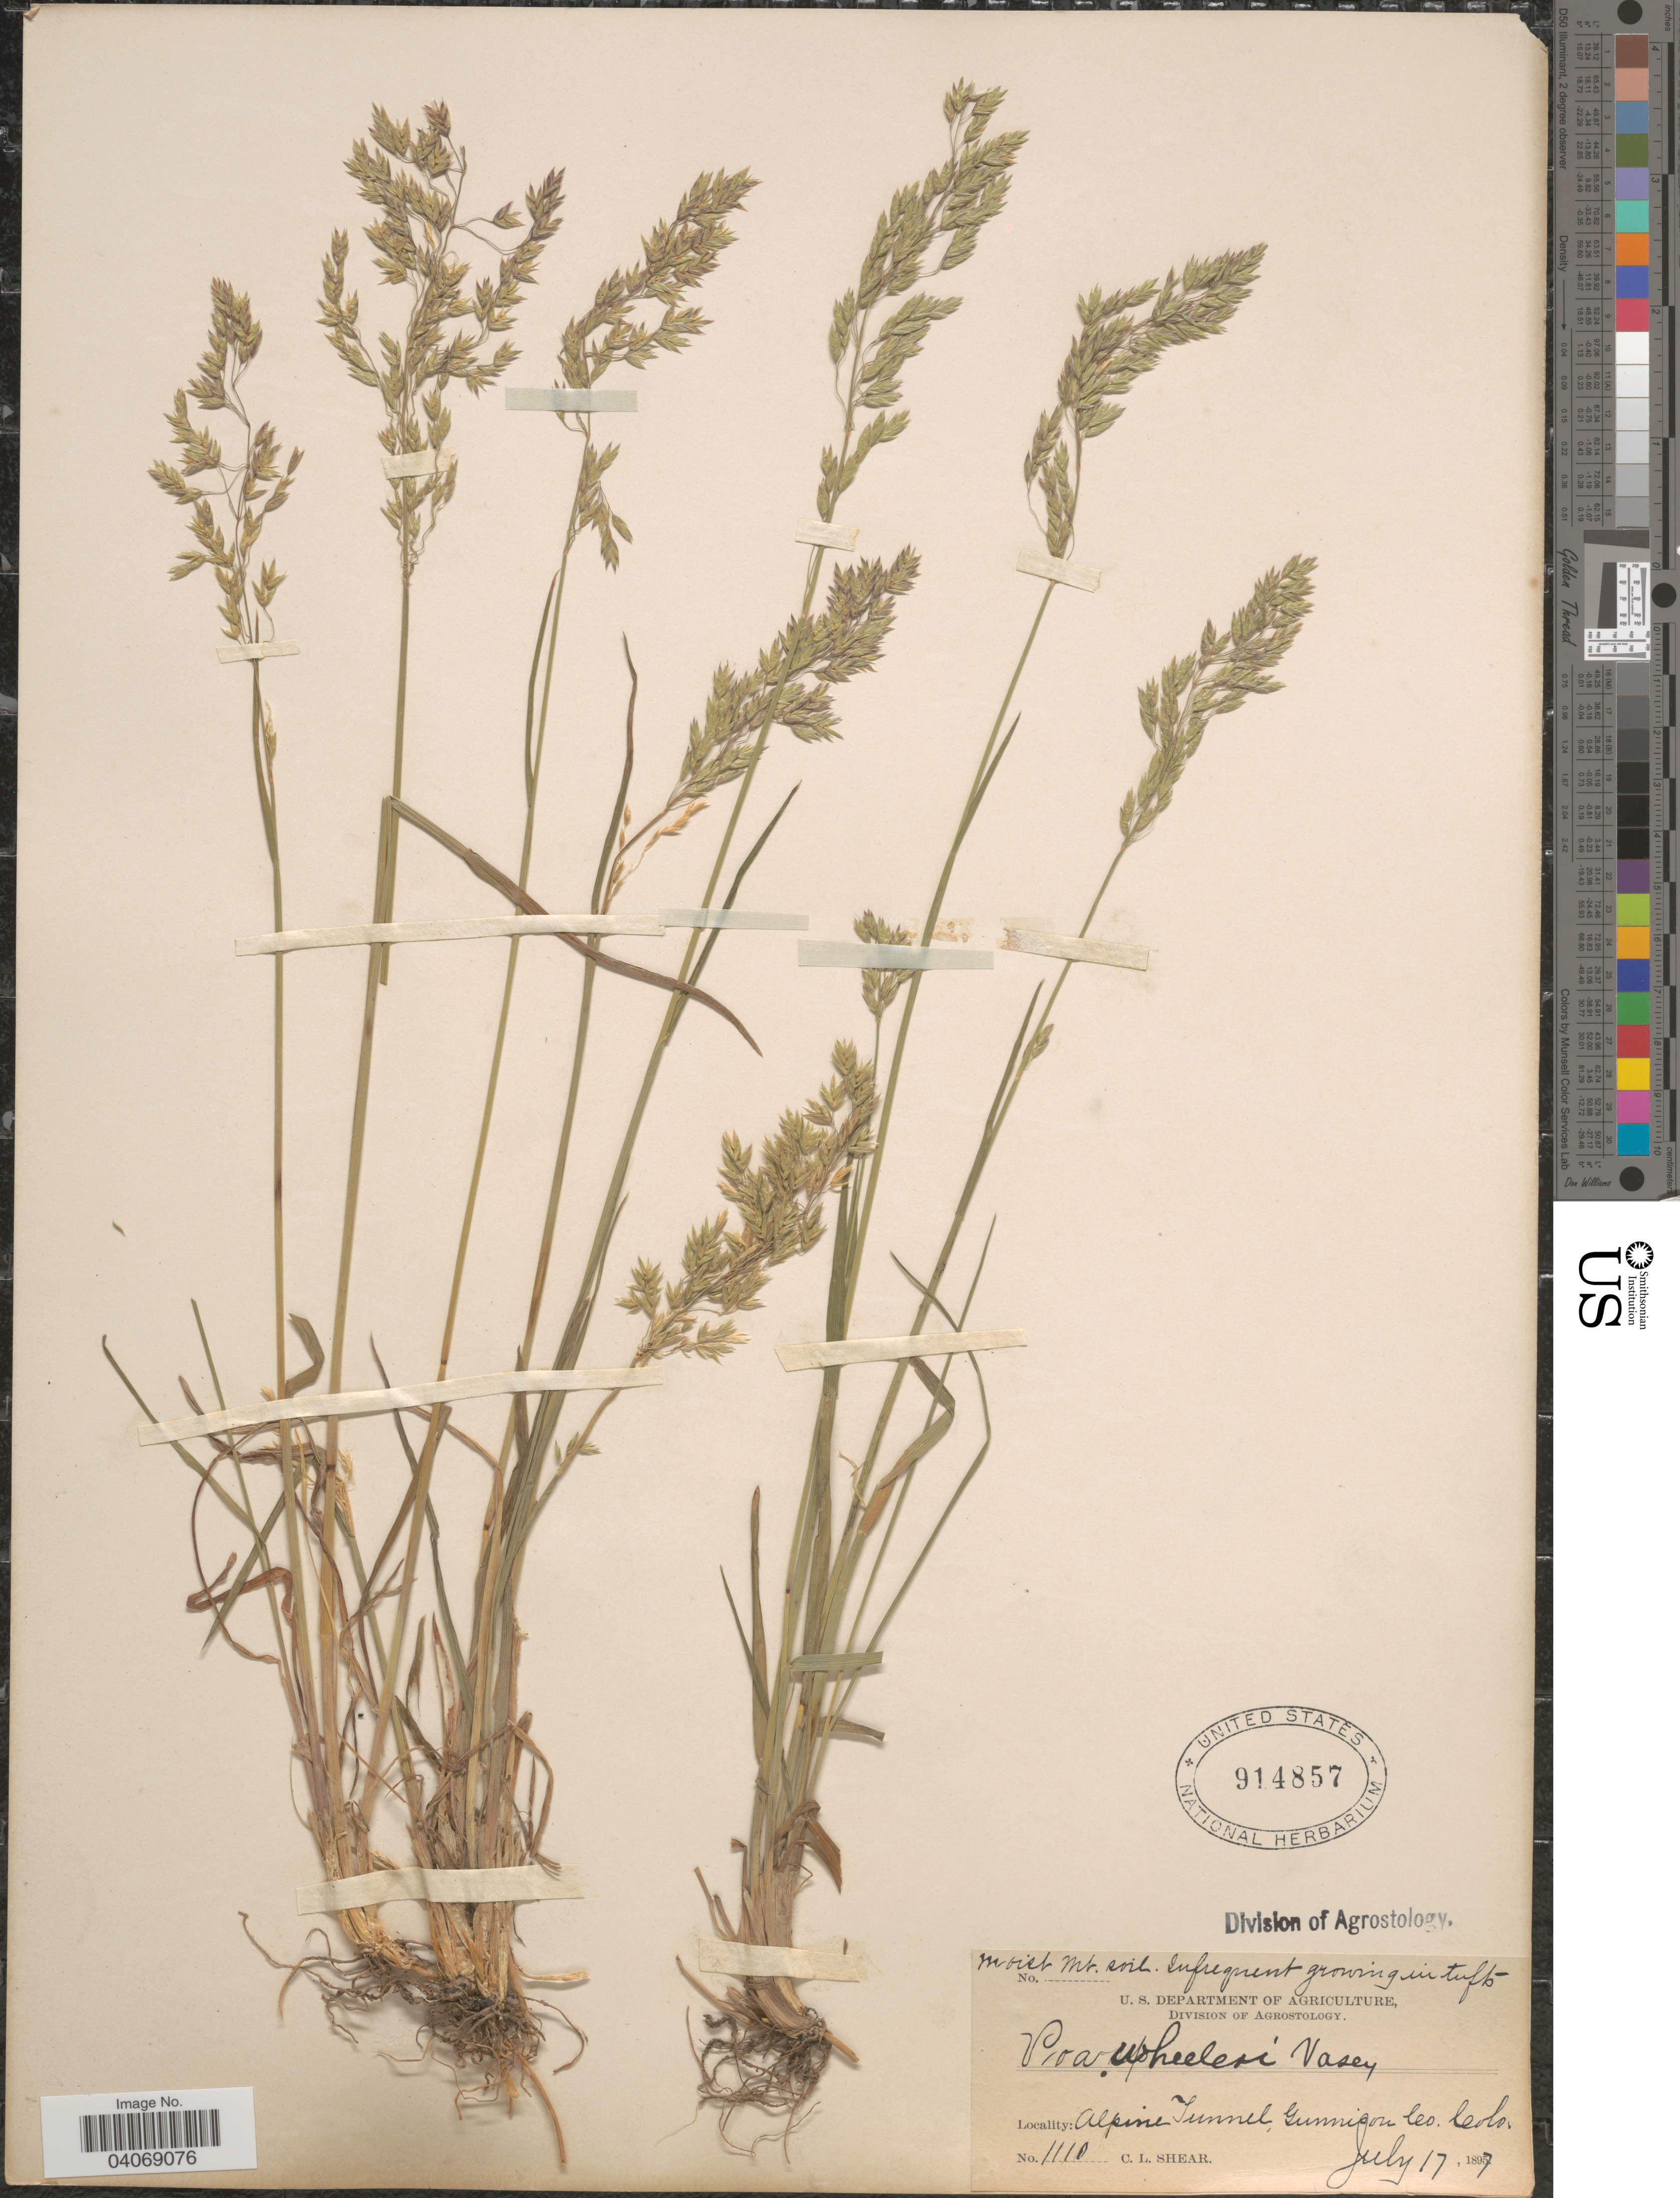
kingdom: Plantae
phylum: Tracheophyta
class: Liliopsida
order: Poales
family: Poaceae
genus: Poa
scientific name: Poa wheeleri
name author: Vasey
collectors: C. L. Shear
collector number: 1110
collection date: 1897-07-17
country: United States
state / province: Colorado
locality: Alpine Tunnel, Gunnison Co.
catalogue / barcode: US 914857